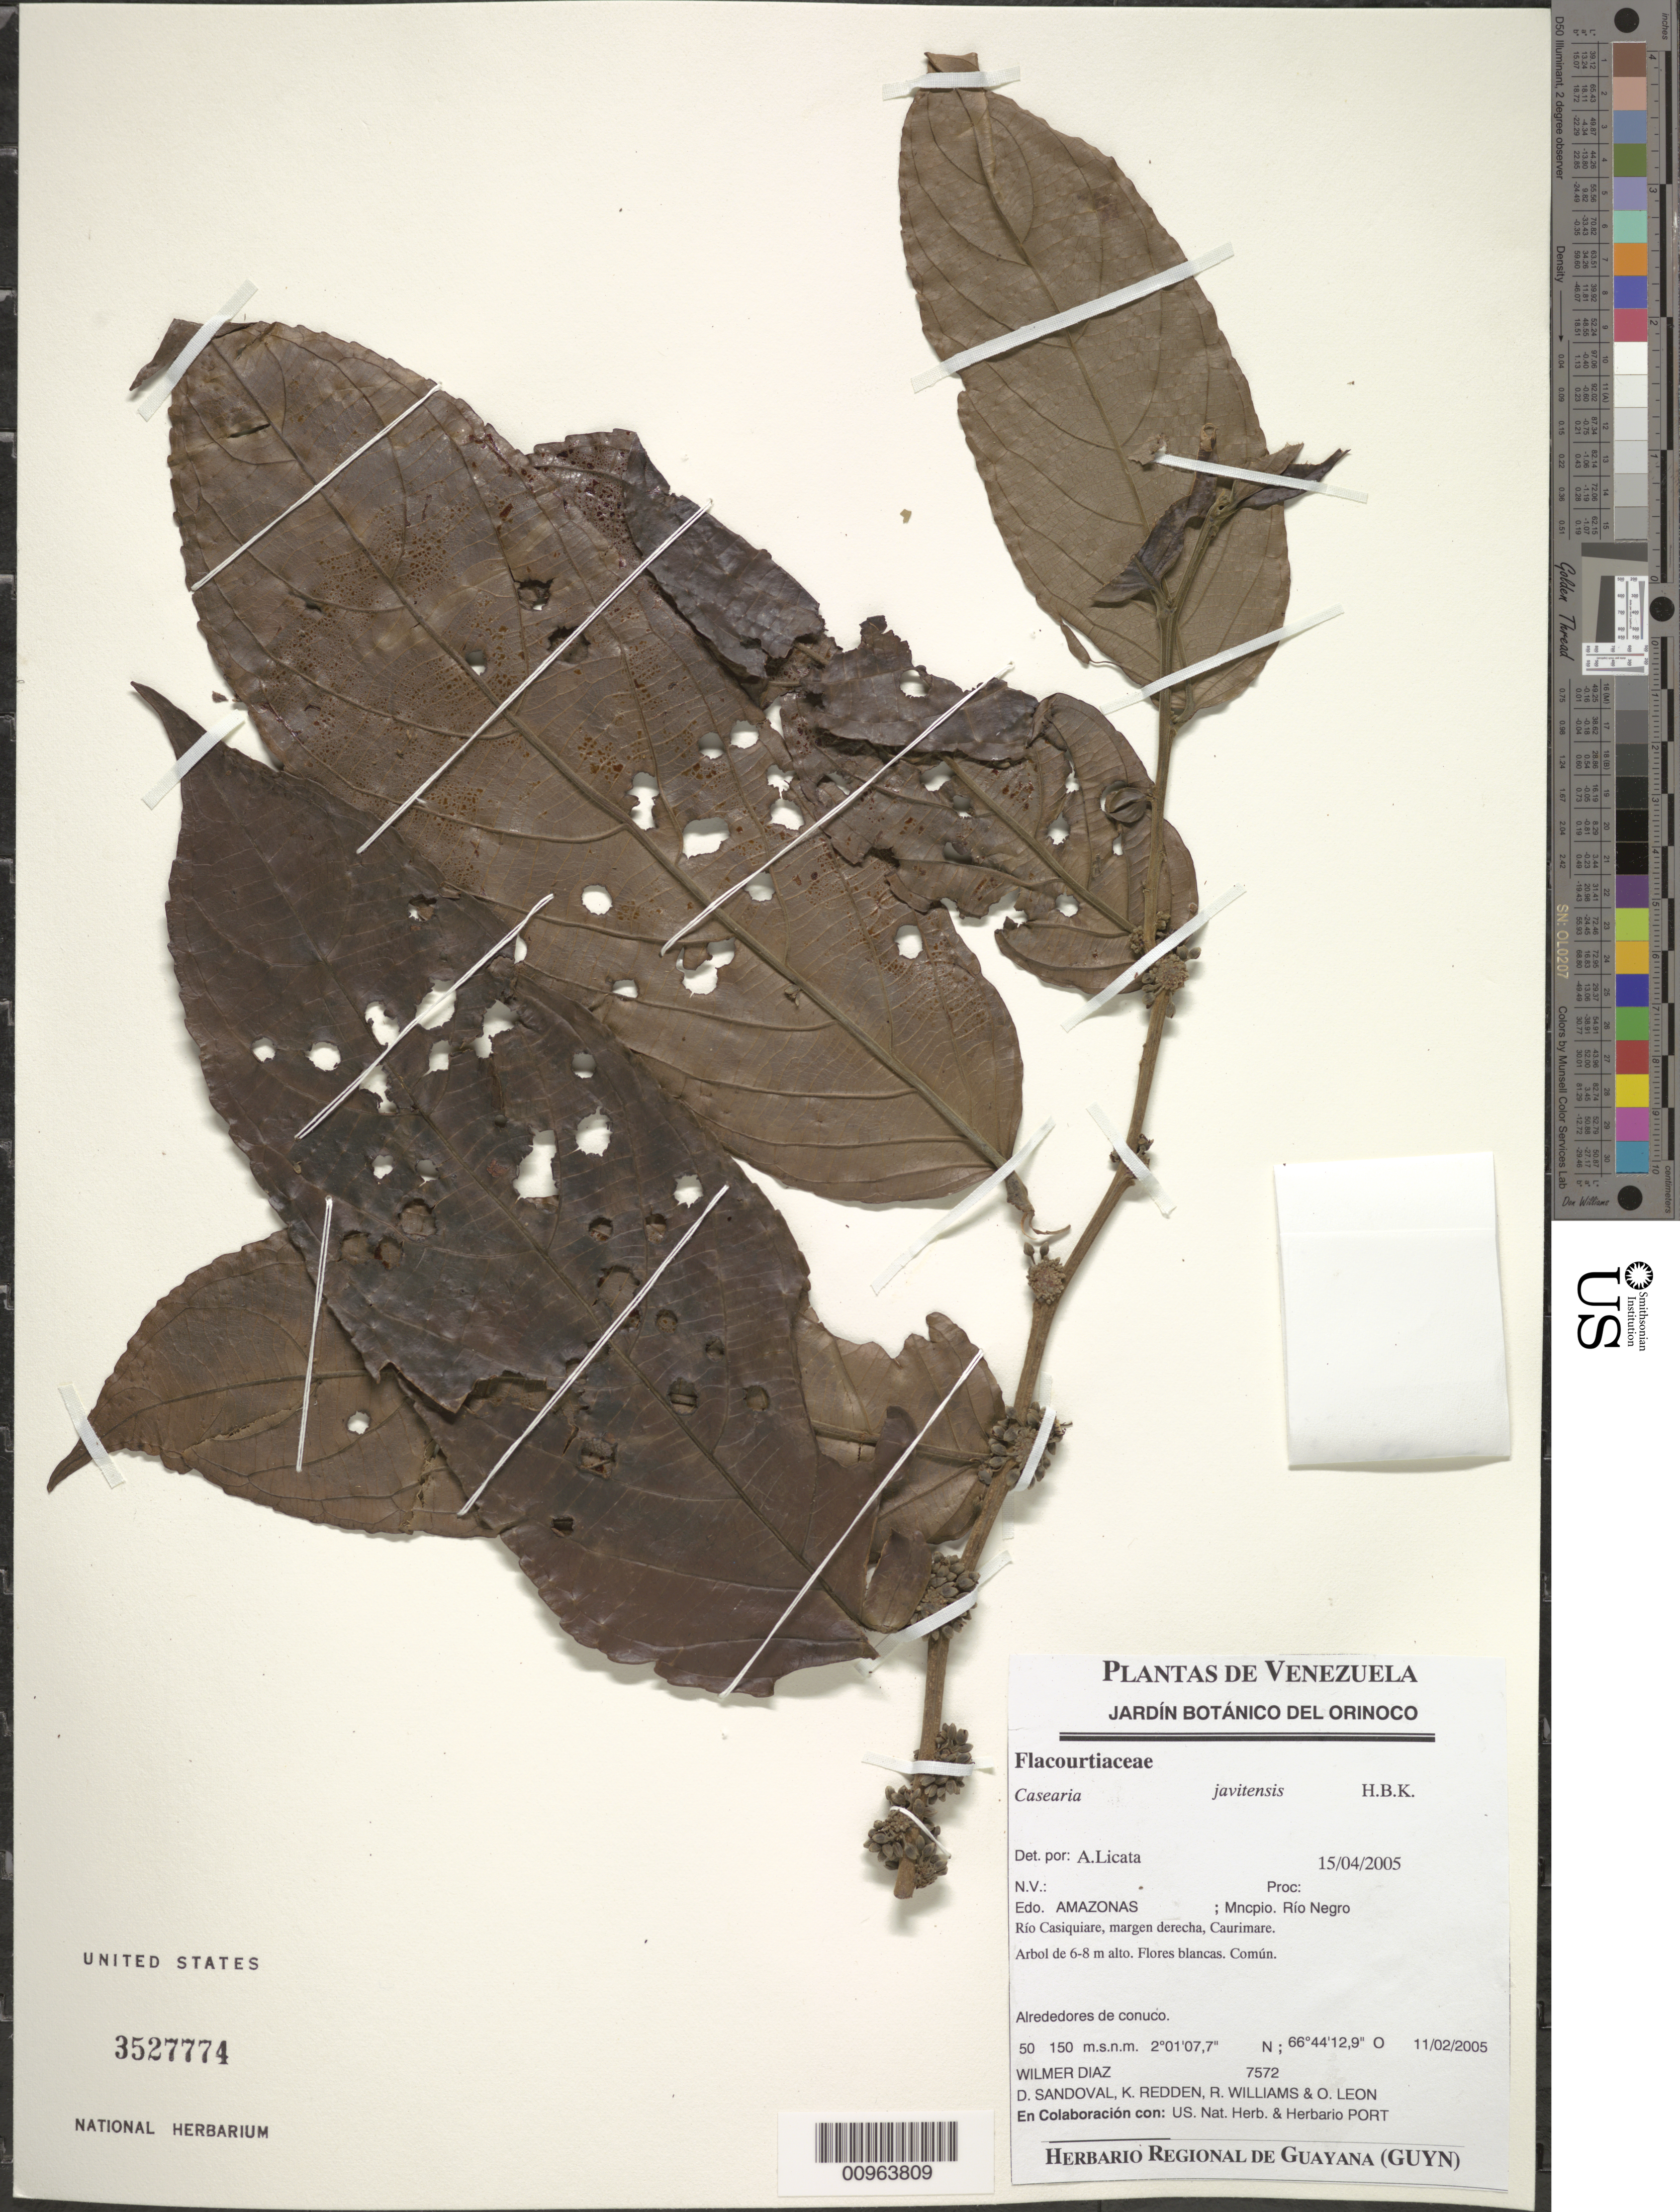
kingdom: Plantae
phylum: Tracheophyta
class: Magnoliopsida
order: Malpighiales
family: Salicaceae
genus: Piparea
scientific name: Piparea multiflora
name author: C.F. Gaertn.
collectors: W. Díaz P., D. Sandoval, K. M. Redden, R. Williams & O. León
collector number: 7572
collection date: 2005-02-11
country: Venezuela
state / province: Amazonas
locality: Mncpio. Río Negro, Río Casiquiare, margen derecha, Caurimare.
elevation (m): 50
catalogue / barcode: US 3527774